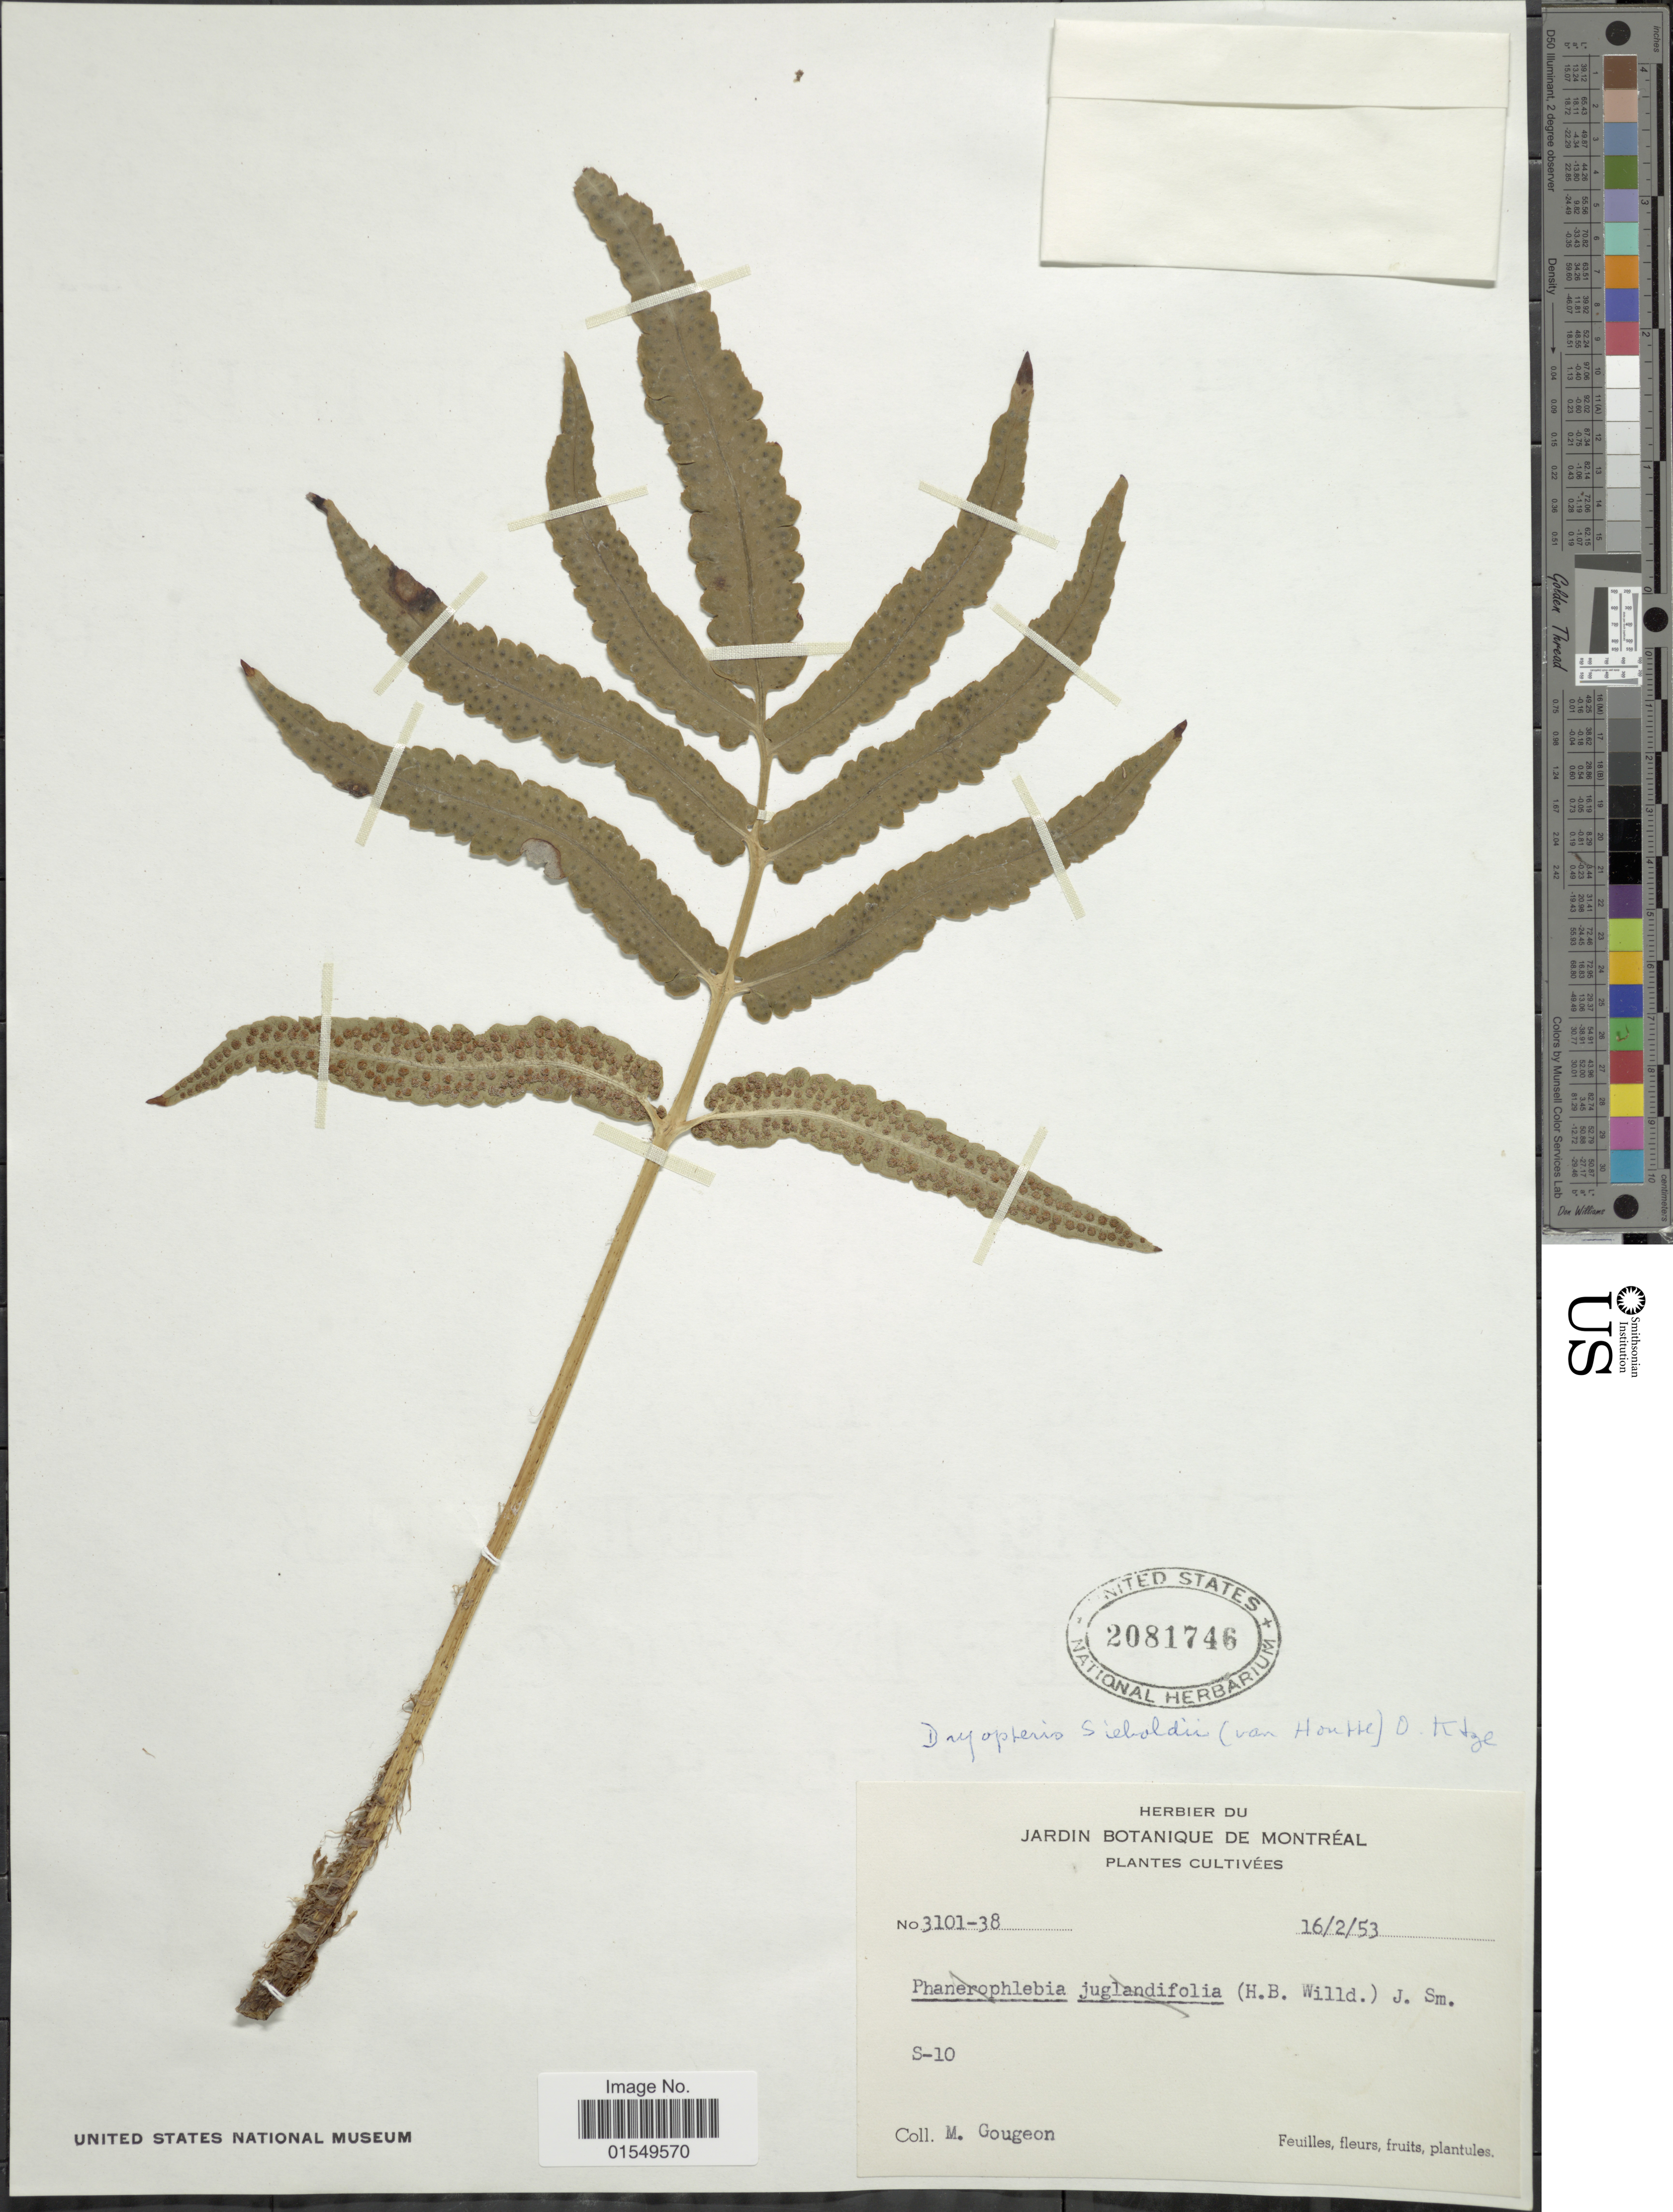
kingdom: Plantae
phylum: Tracheophyta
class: Polypodiopsida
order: Polypodiales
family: Dryopteridaceae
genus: Dryopteris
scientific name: Dryopteris sieboldii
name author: (T. Moore) Kuntze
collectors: M. Gougeon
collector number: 3101-38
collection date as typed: Transcribed d/m/y: 16/2/53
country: Canada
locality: S-10 [unsure placement]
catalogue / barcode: US 2081746